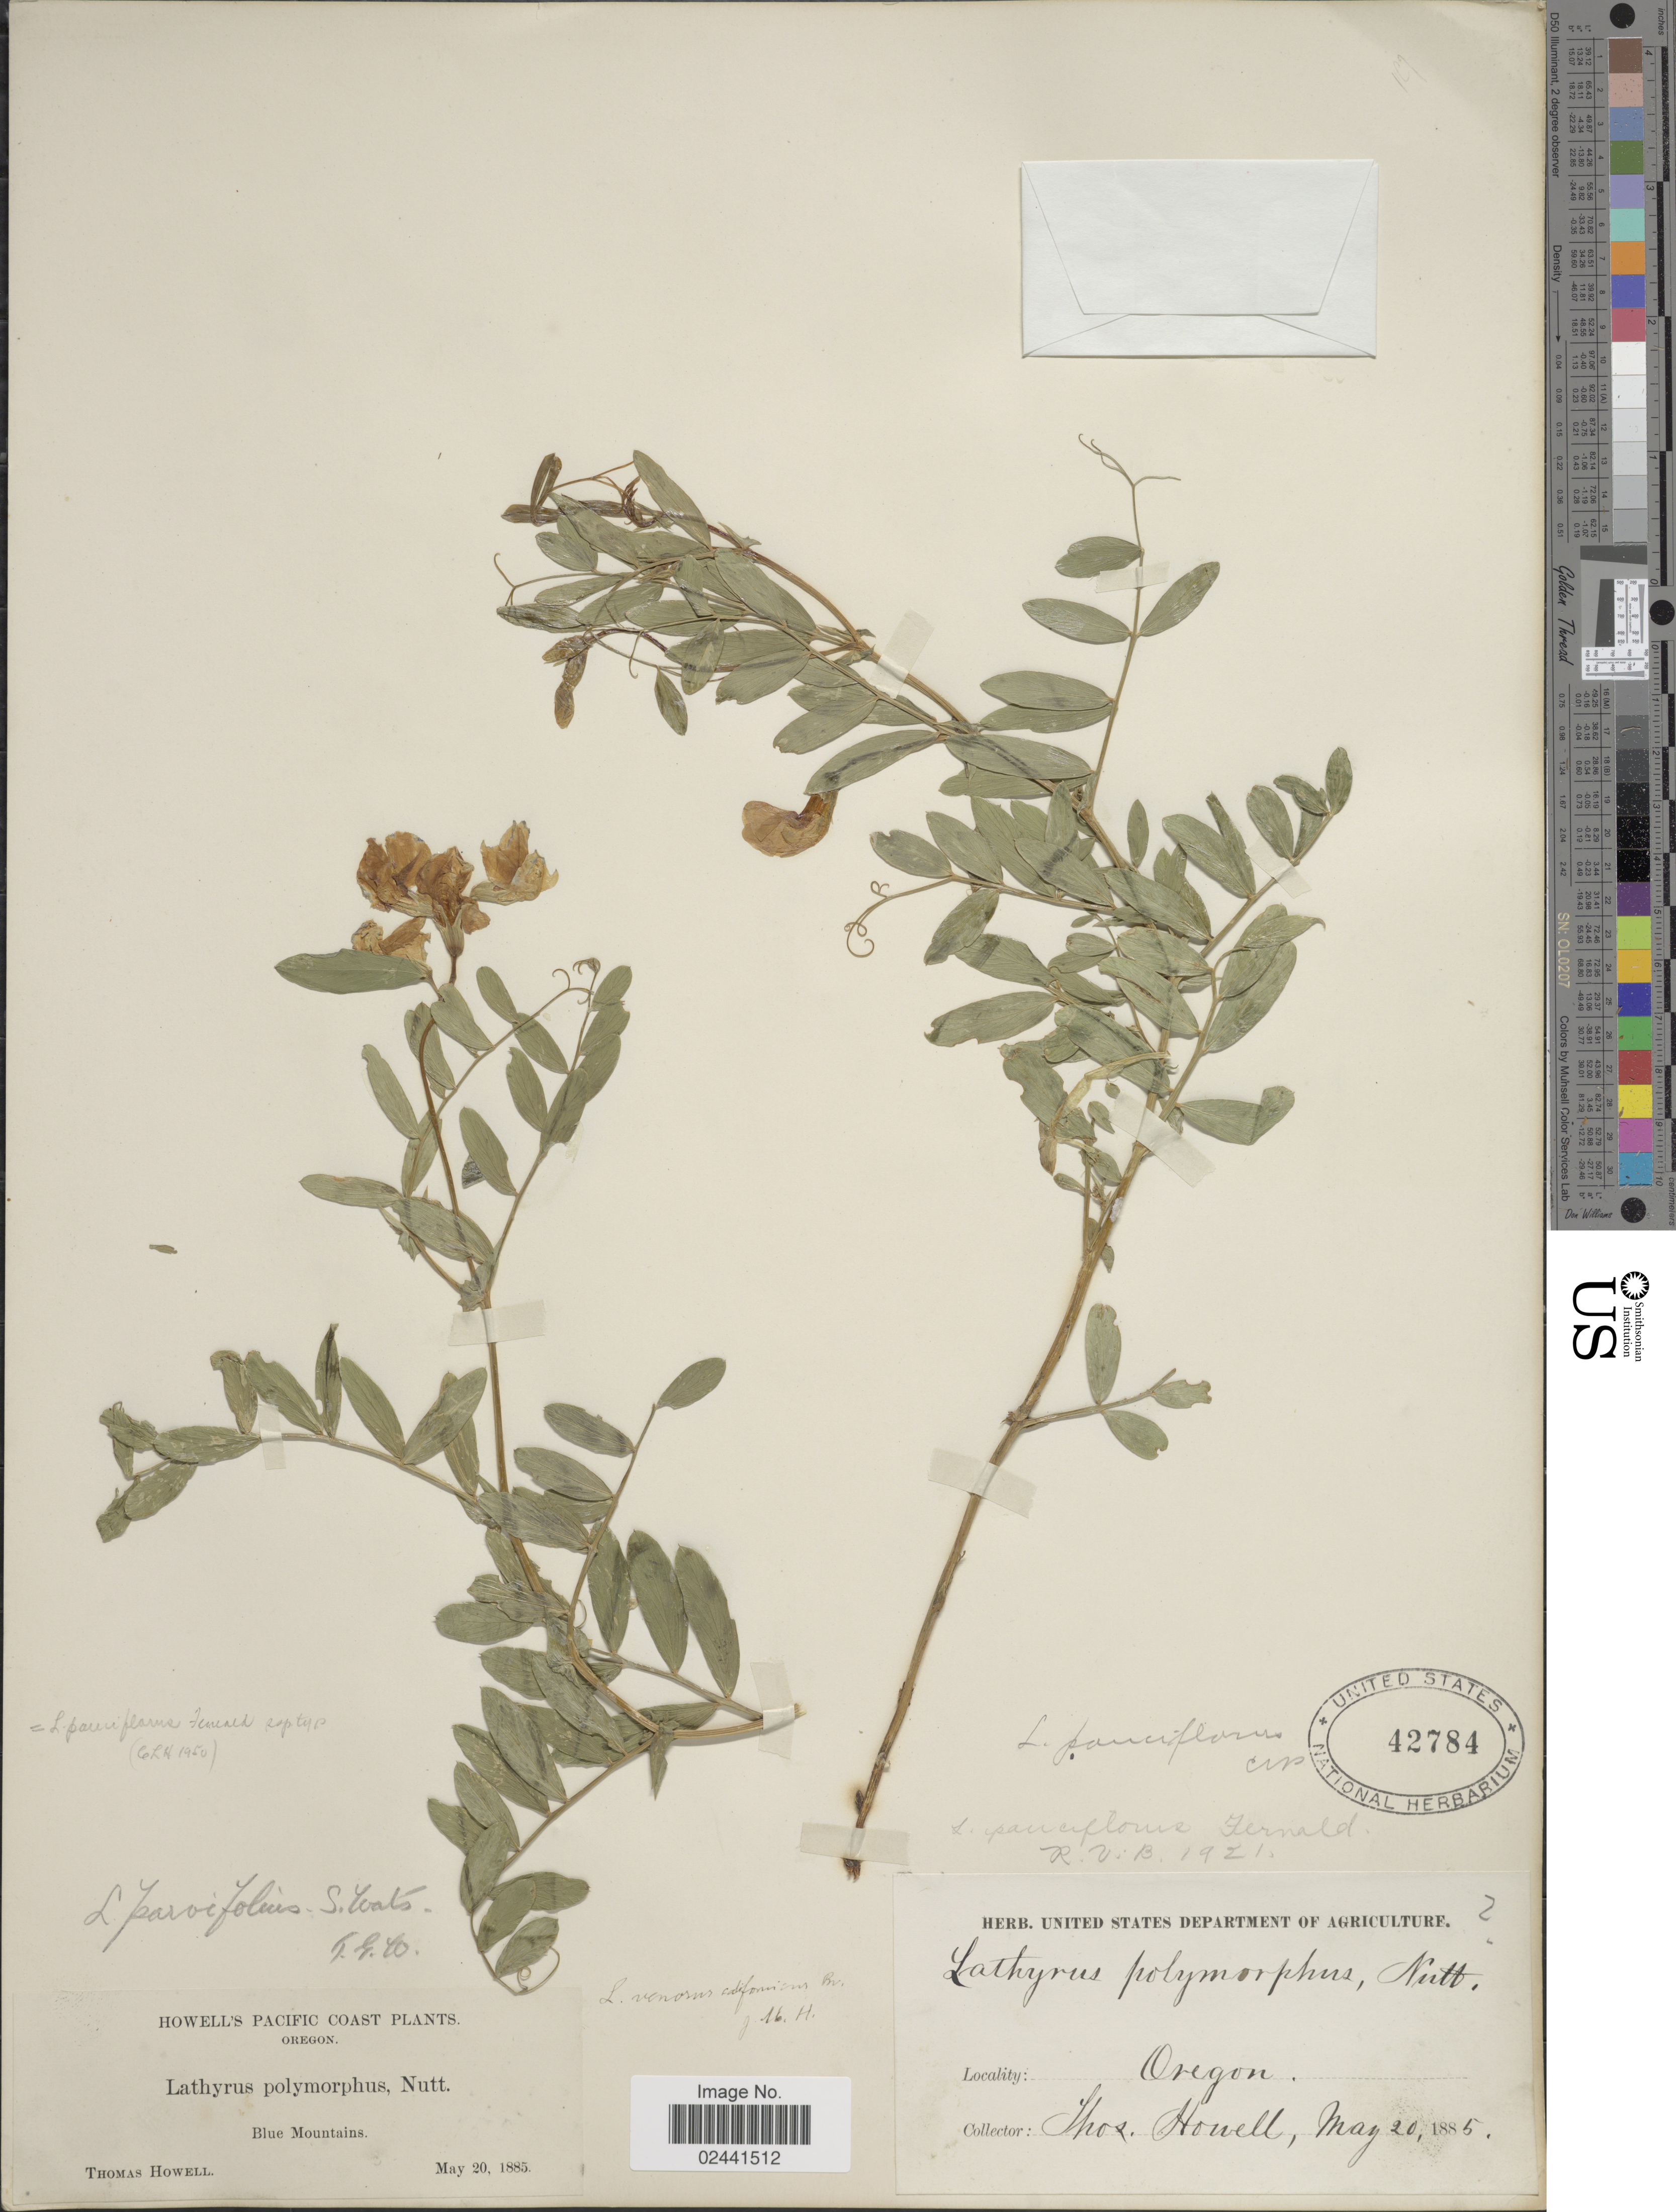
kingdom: Plantae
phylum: Tracheophyta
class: Magnoliopsida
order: Fabales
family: Fabaceae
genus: Lathyrus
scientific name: Lathyrus pauciflorus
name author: Fernald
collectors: T. Howell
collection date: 1885-05-20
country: United States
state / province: Oregon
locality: Pacific Coast, Blue Mountains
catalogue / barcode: US 42784